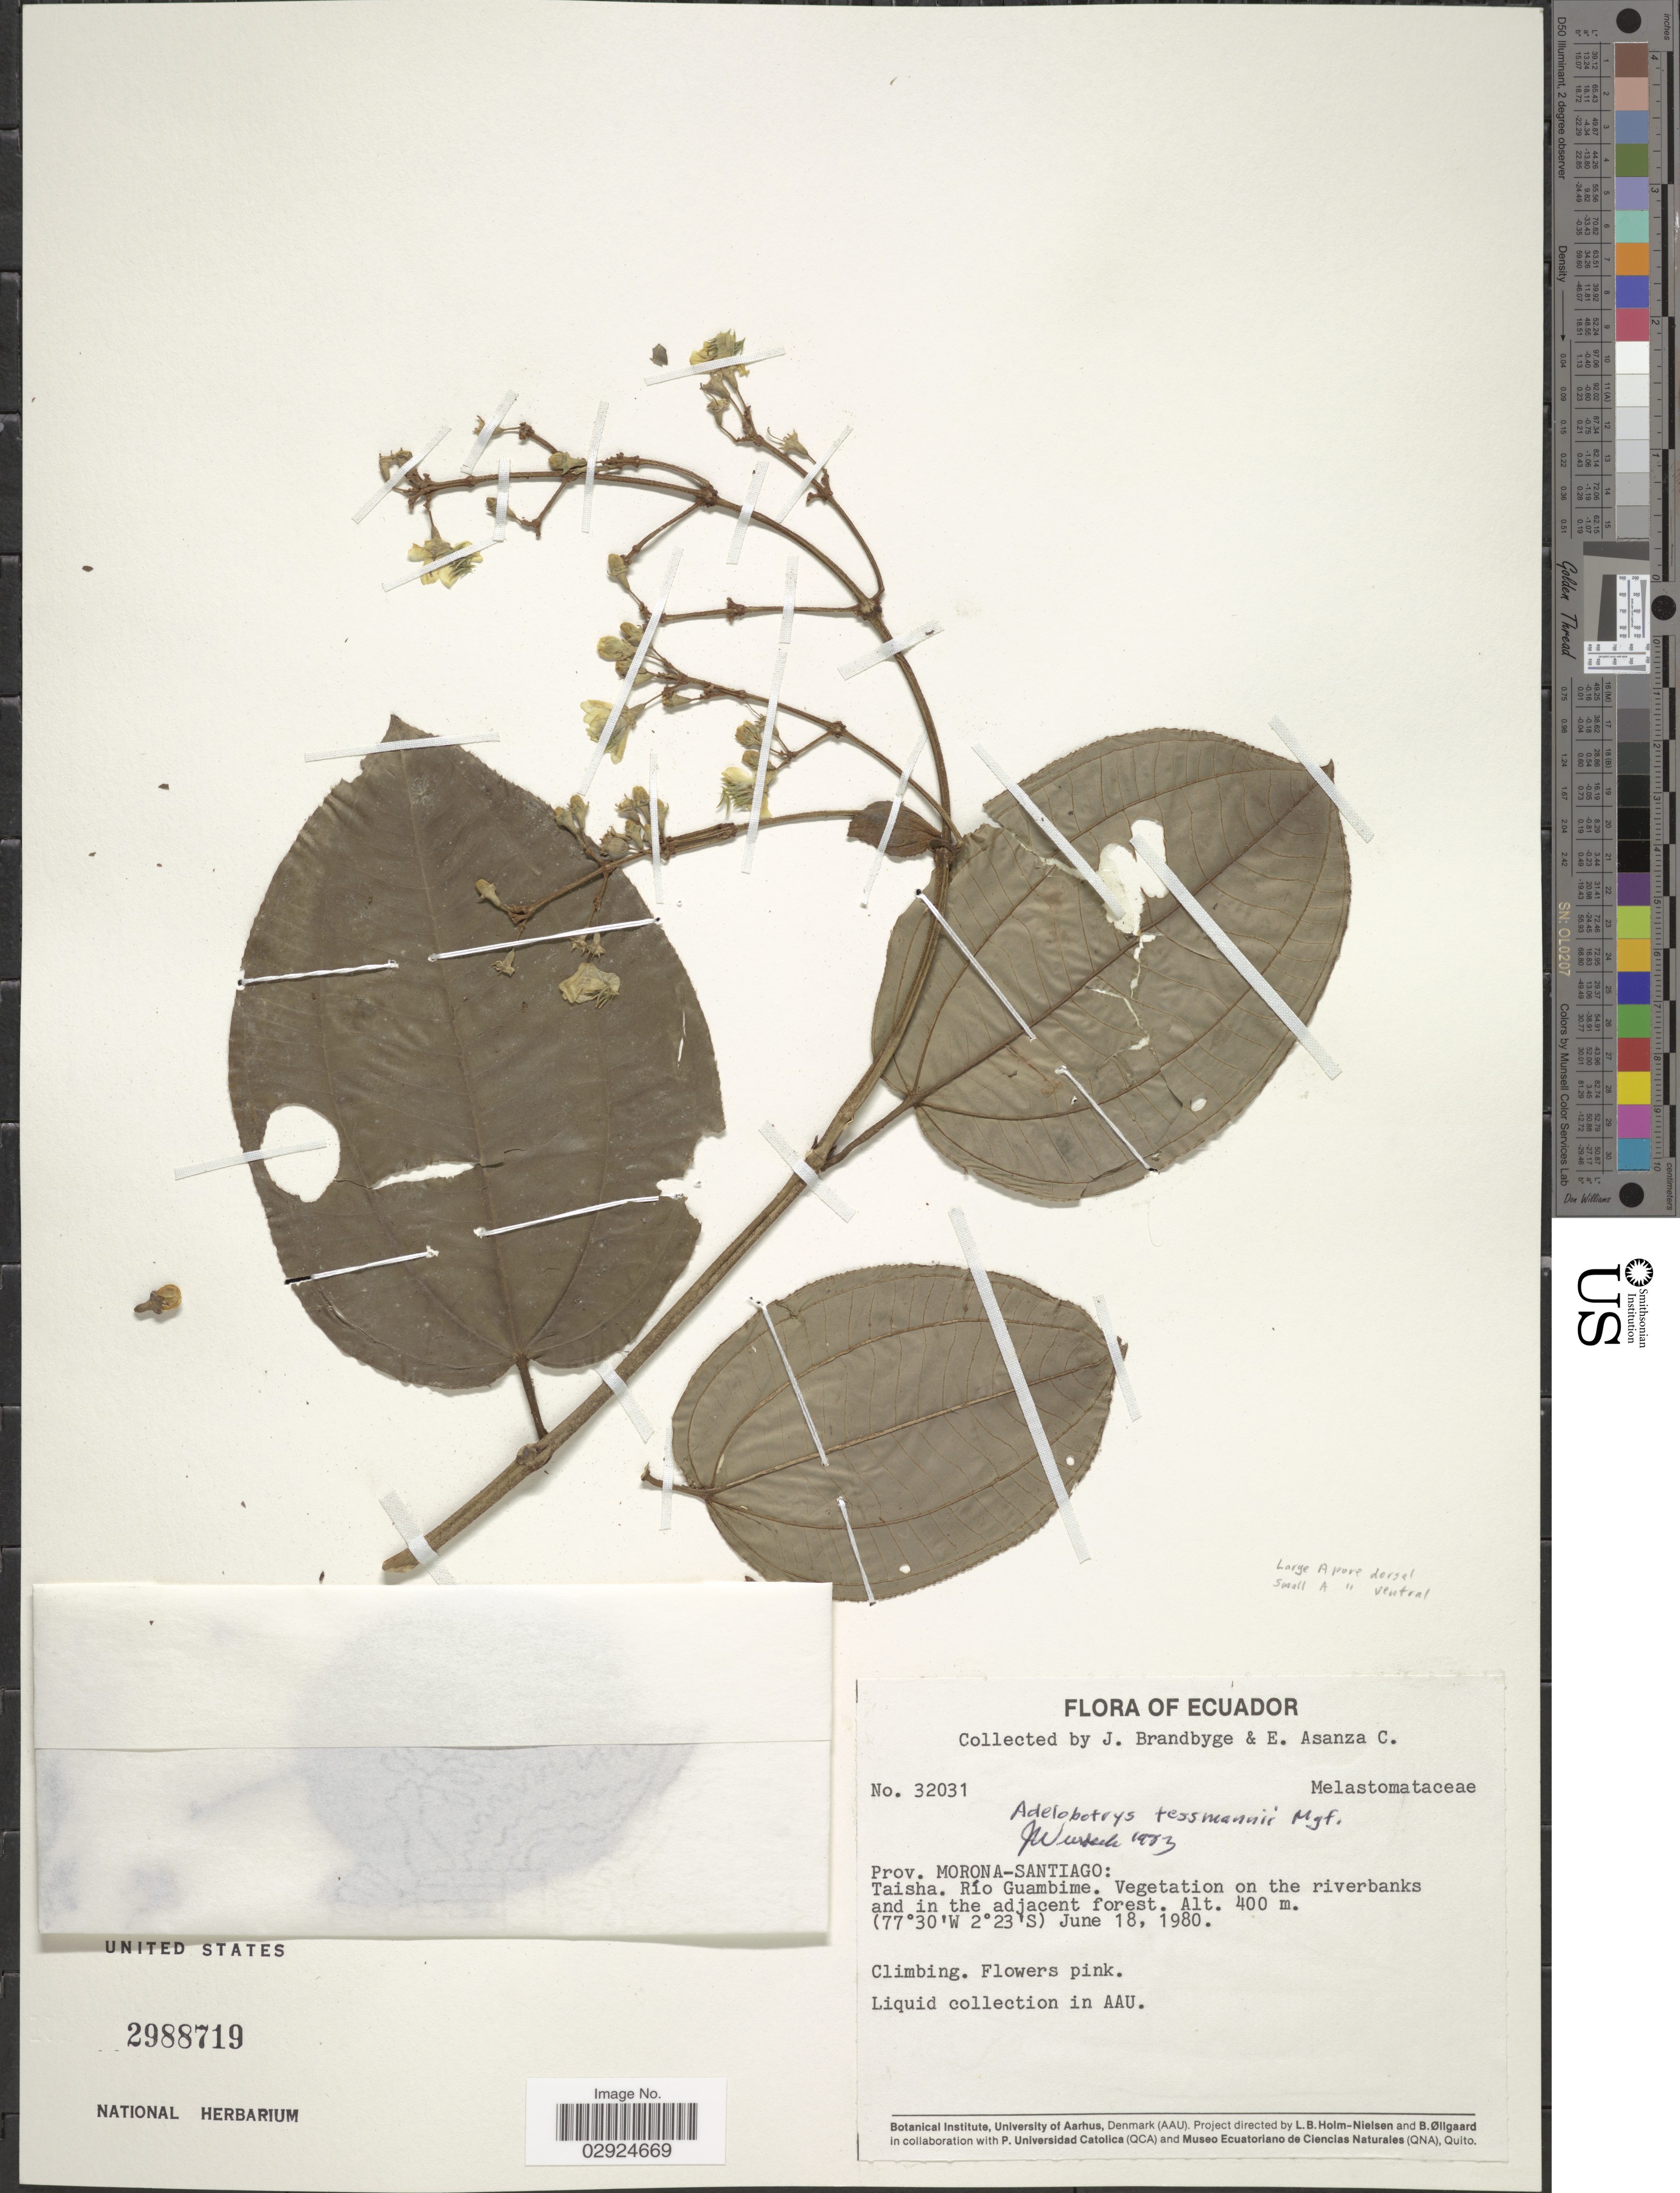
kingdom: Plantae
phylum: Tracheophyta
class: Magnoliopsida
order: Myrtales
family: Melastomataceae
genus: Adelobotrys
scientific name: Adelobotrys tessmannii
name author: Markgr.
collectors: J. Brandbyge & E. Asanza C.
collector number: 32031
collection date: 1980-06-18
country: Ecuador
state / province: Morona-Santiago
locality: Prov. Morona-Santiago: Taisha. Río Guambime.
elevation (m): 400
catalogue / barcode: US 2988719